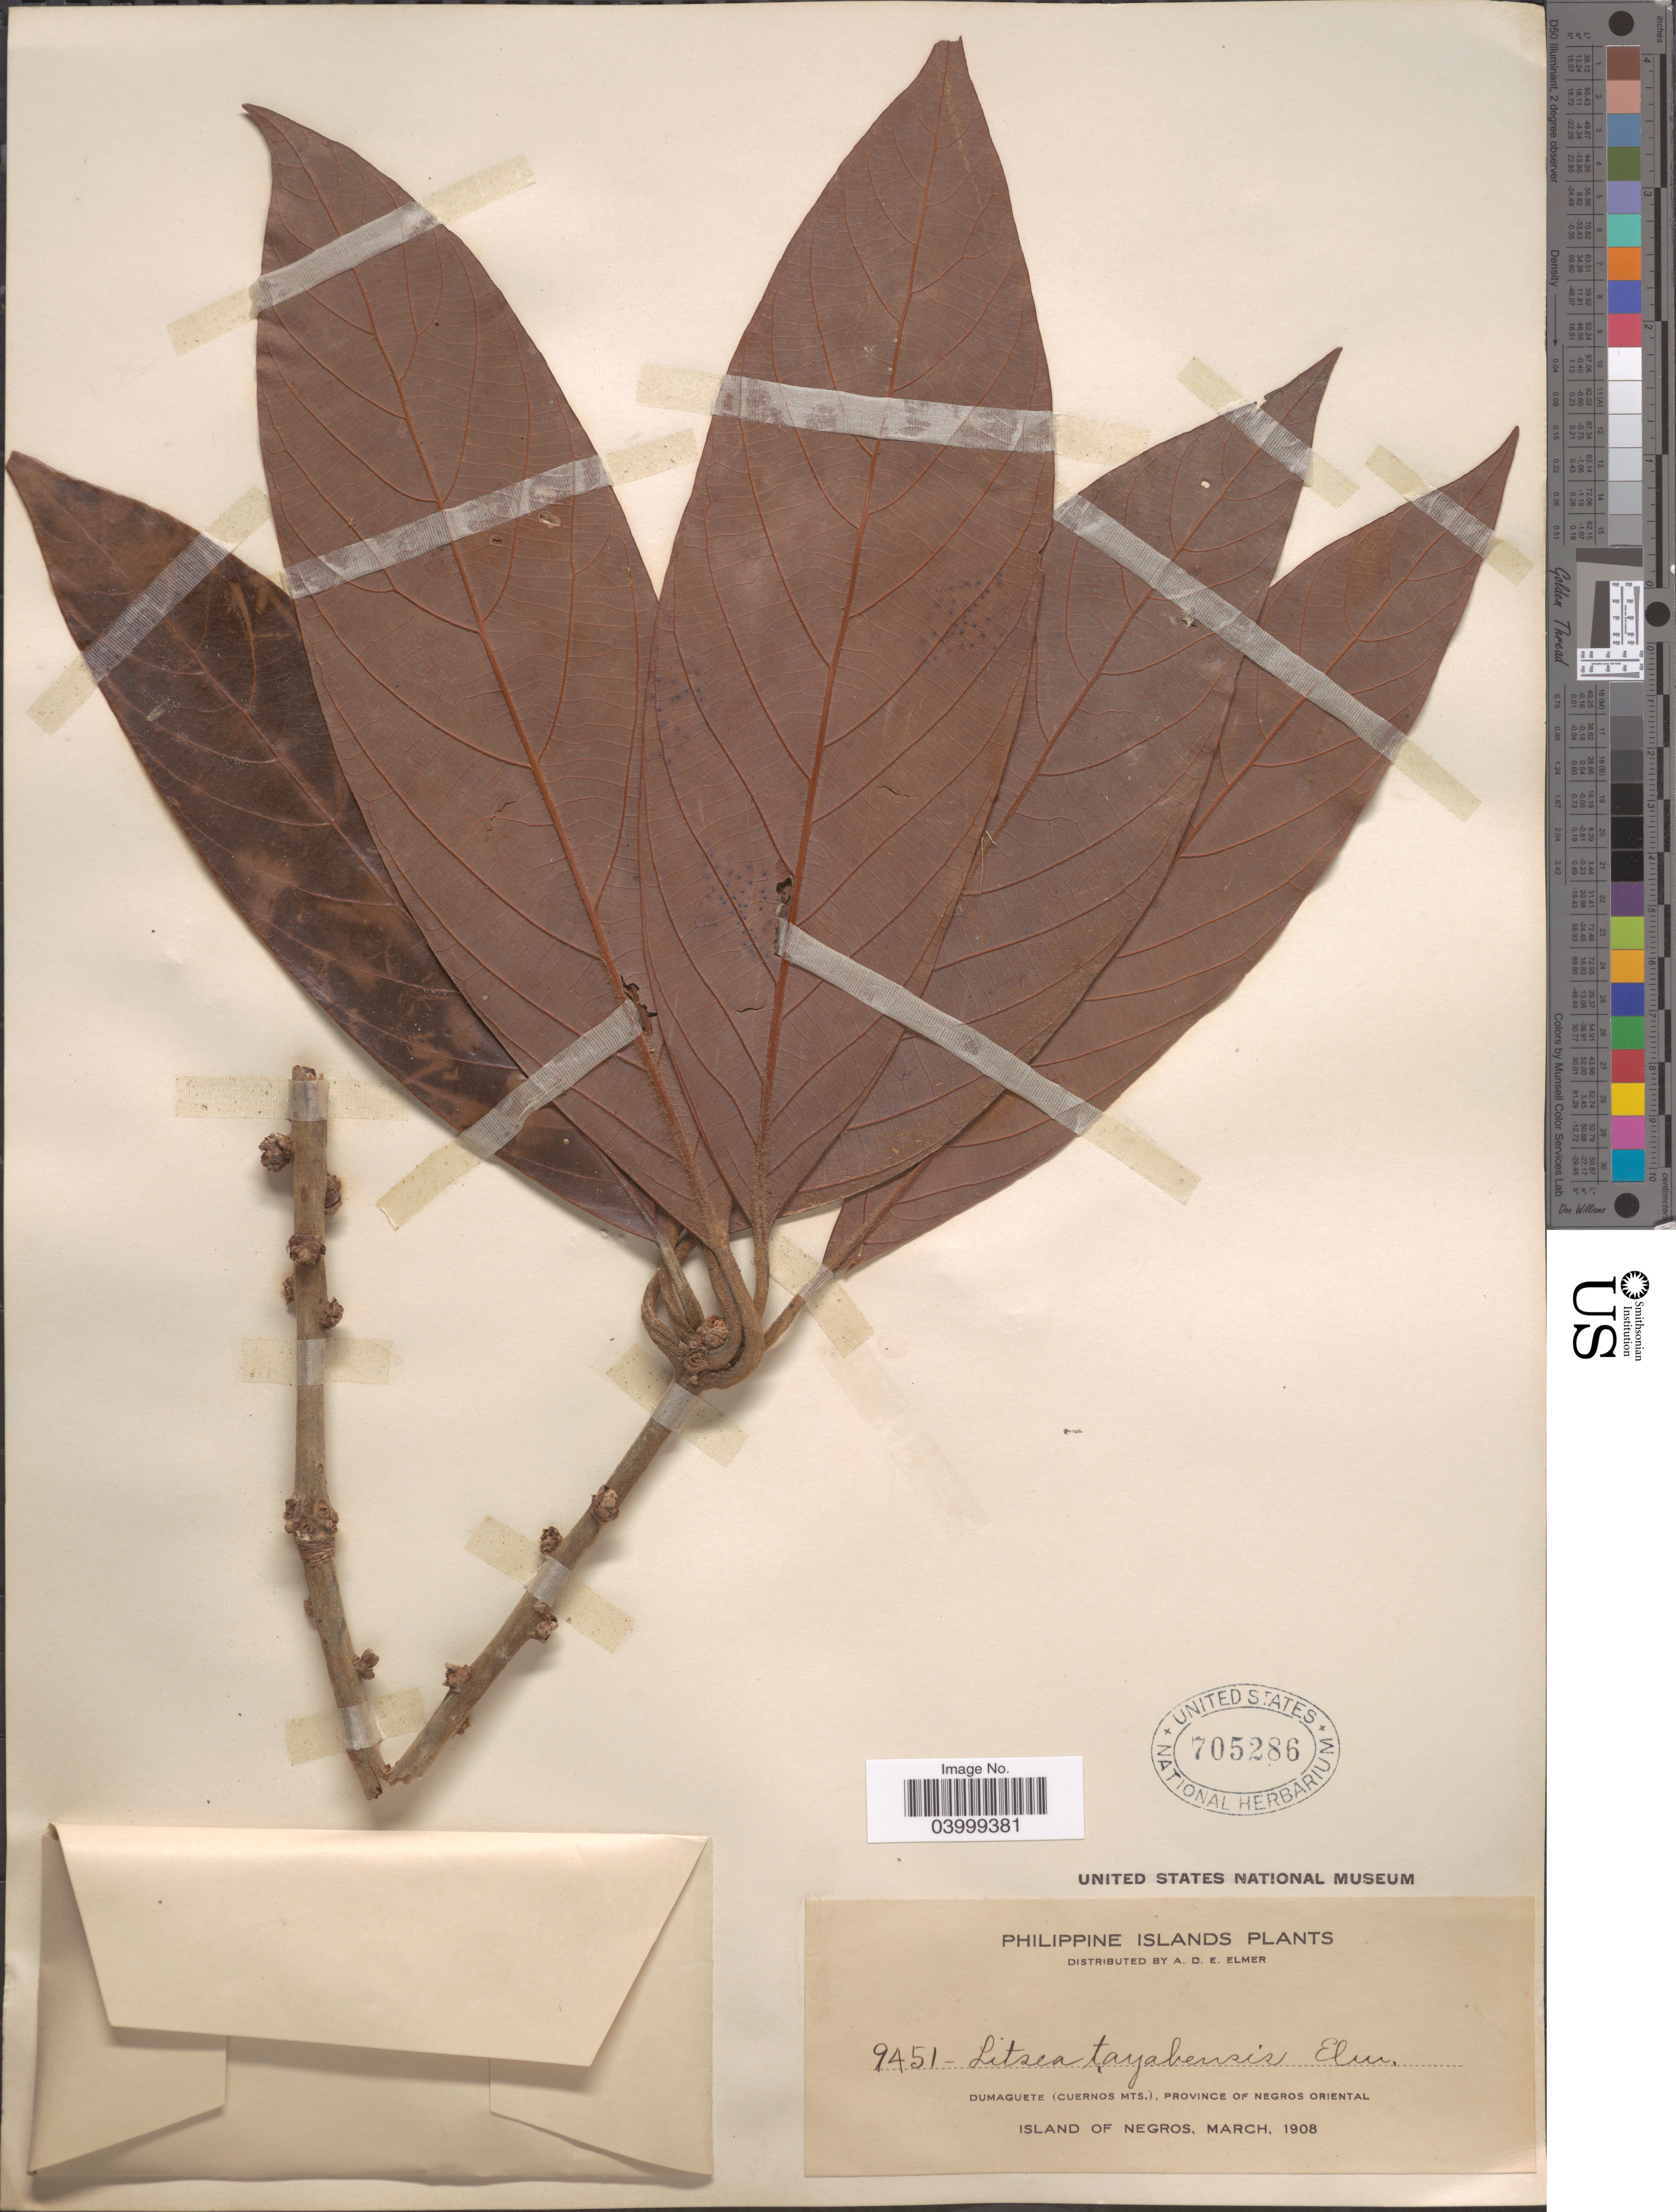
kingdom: Plantae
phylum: Tracheophyta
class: Magnoliopsida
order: Laurales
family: Lauraceae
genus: Actinodaphne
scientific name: Actinodaphne tayabensis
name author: (Elmer) Merr.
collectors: A. D. E. Elmer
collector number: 9451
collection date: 1908-03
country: Philippines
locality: Philippine Islands. Dumaguete (Cuernos Mts.), Province of Negros Oriental. Island of Negros.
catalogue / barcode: US 705286